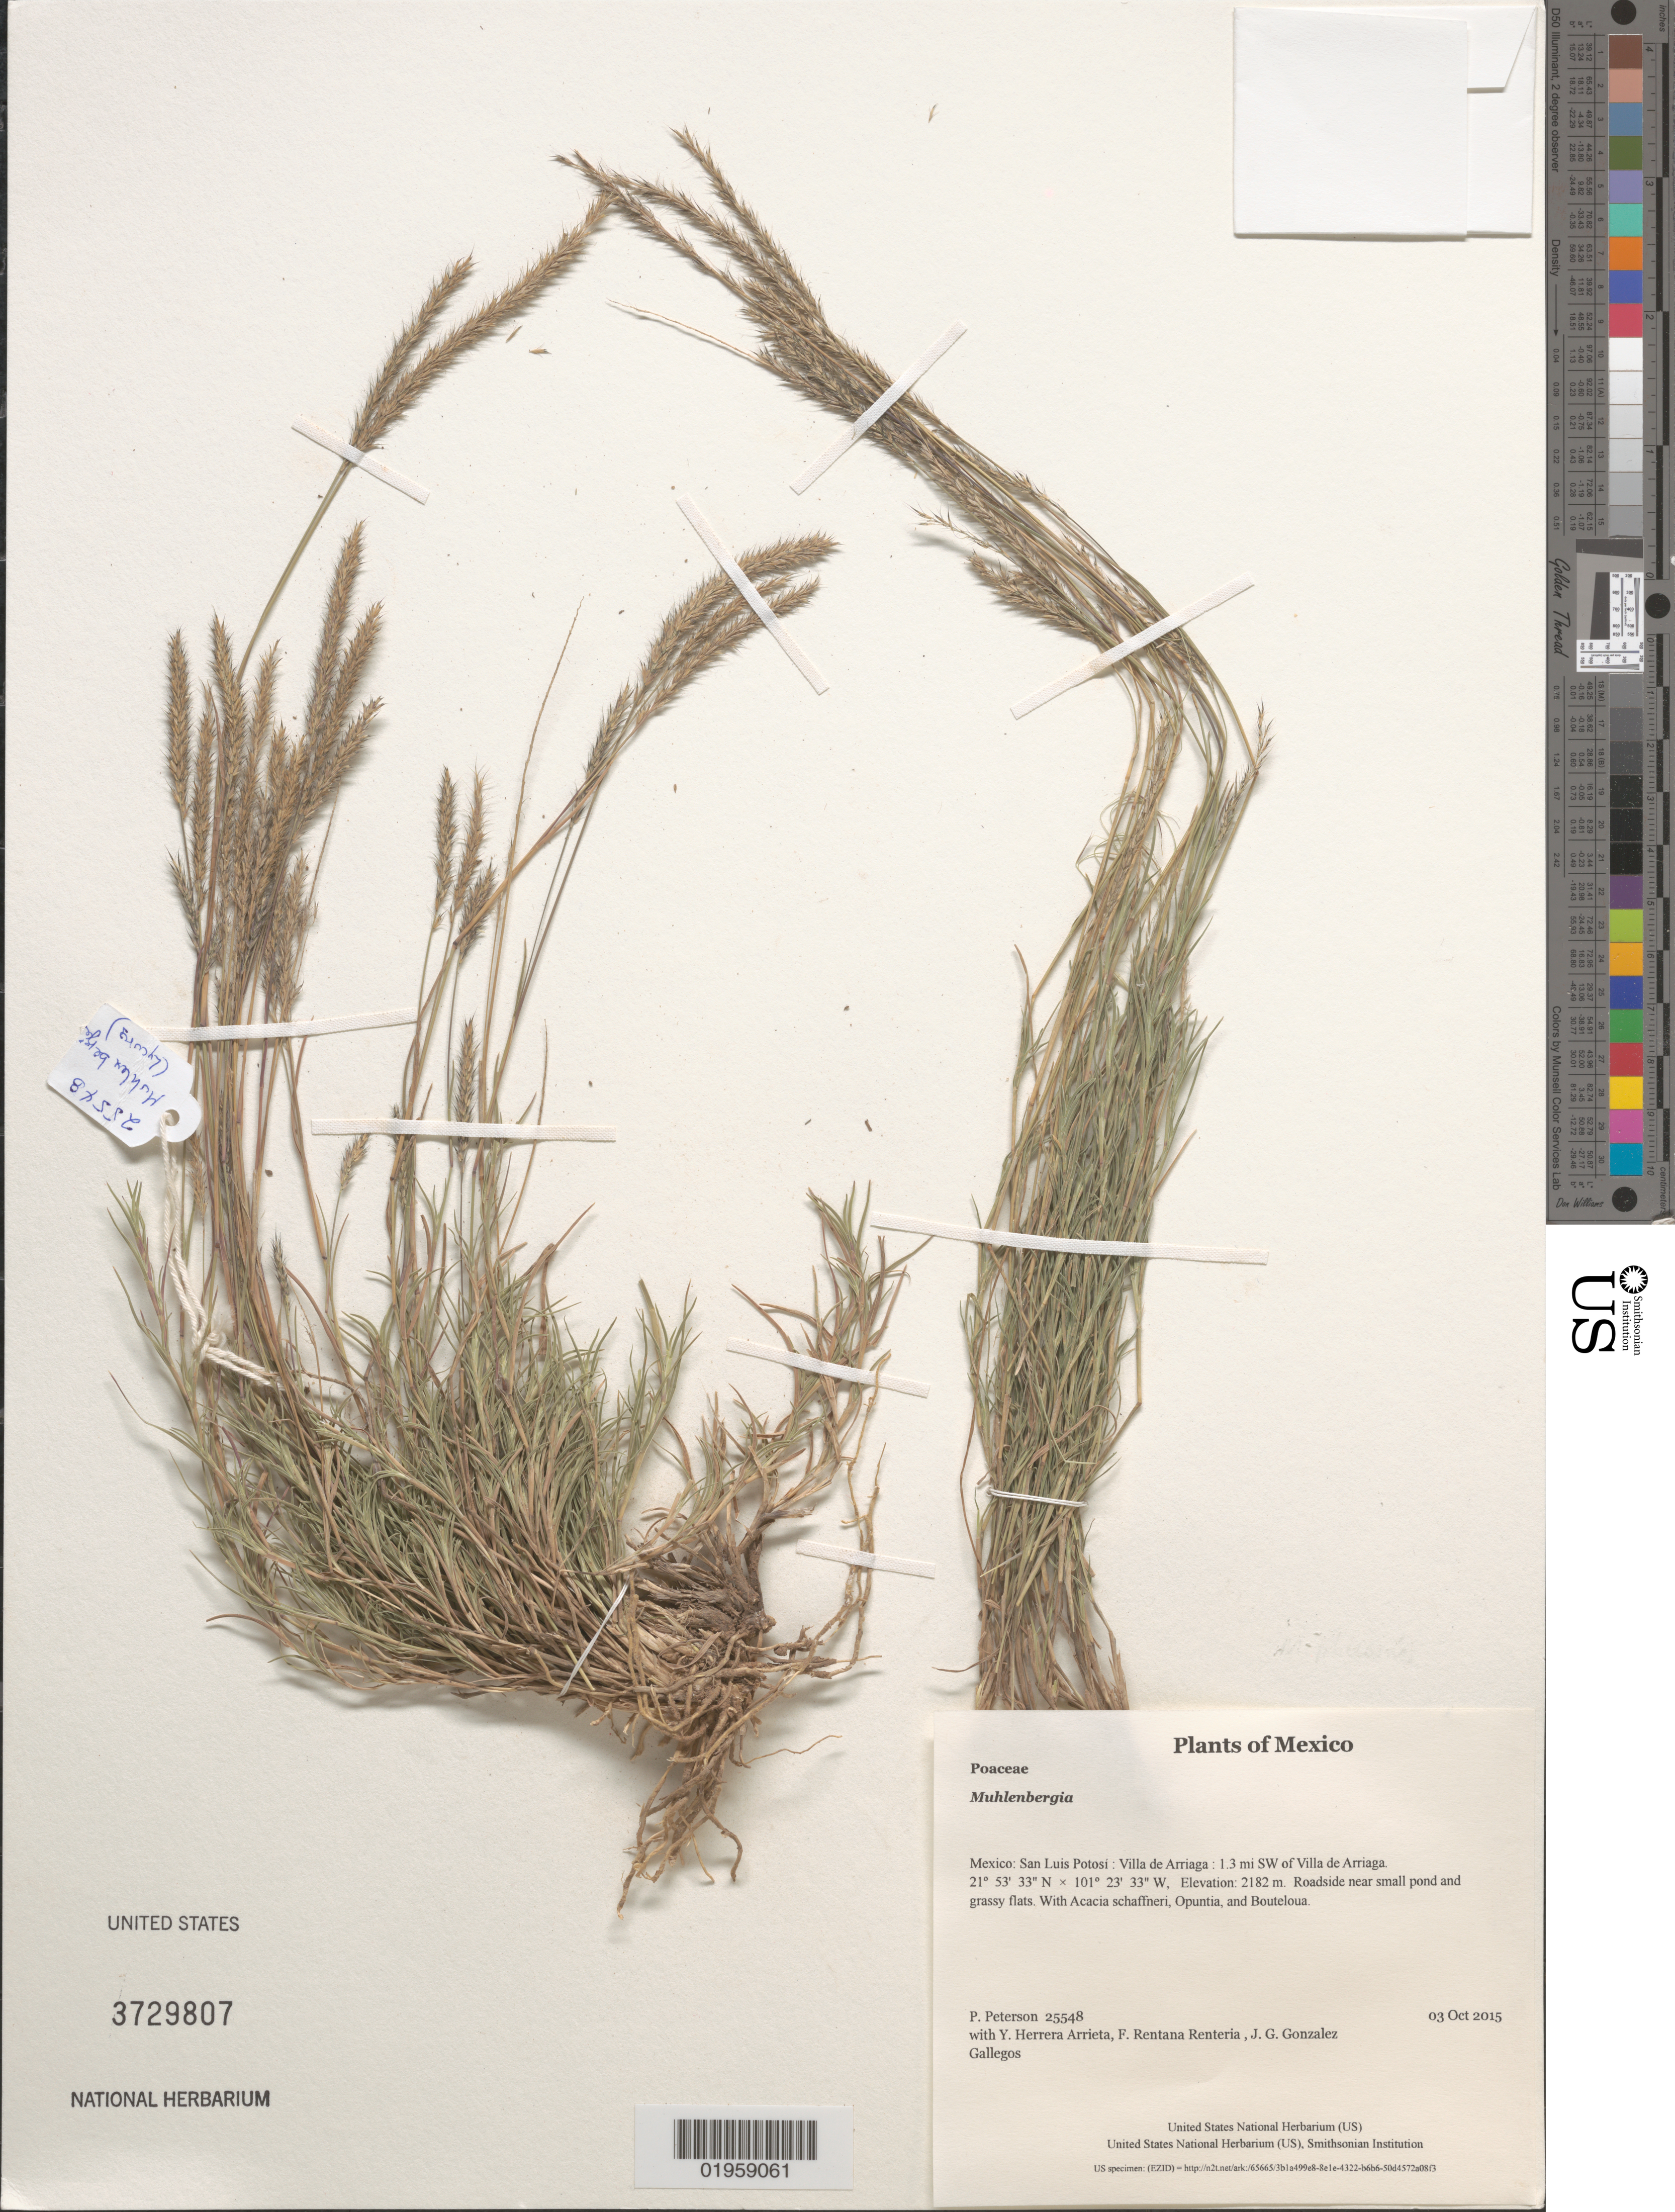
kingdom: Plantae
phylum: Tracheophyta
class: Liliopsida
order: Poales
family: Poaceae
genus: Muhlenbergia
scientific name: Muhlenbergia phleoides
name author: (Kunth) Columbus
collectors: P. M. Peterson, Y. Herrera Arrieta, F. Rentana Renteria & J. G. Gonzalez Gallegos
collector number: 25548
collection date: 2015-10-03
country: Mexico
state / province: San Luis Potosí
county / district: Villa de Arriaga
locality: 1.3 mi SW of Villa de Arriaga.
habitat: Roadside near small pond and grassy flats.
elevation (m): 2182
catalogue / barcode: US 3729807